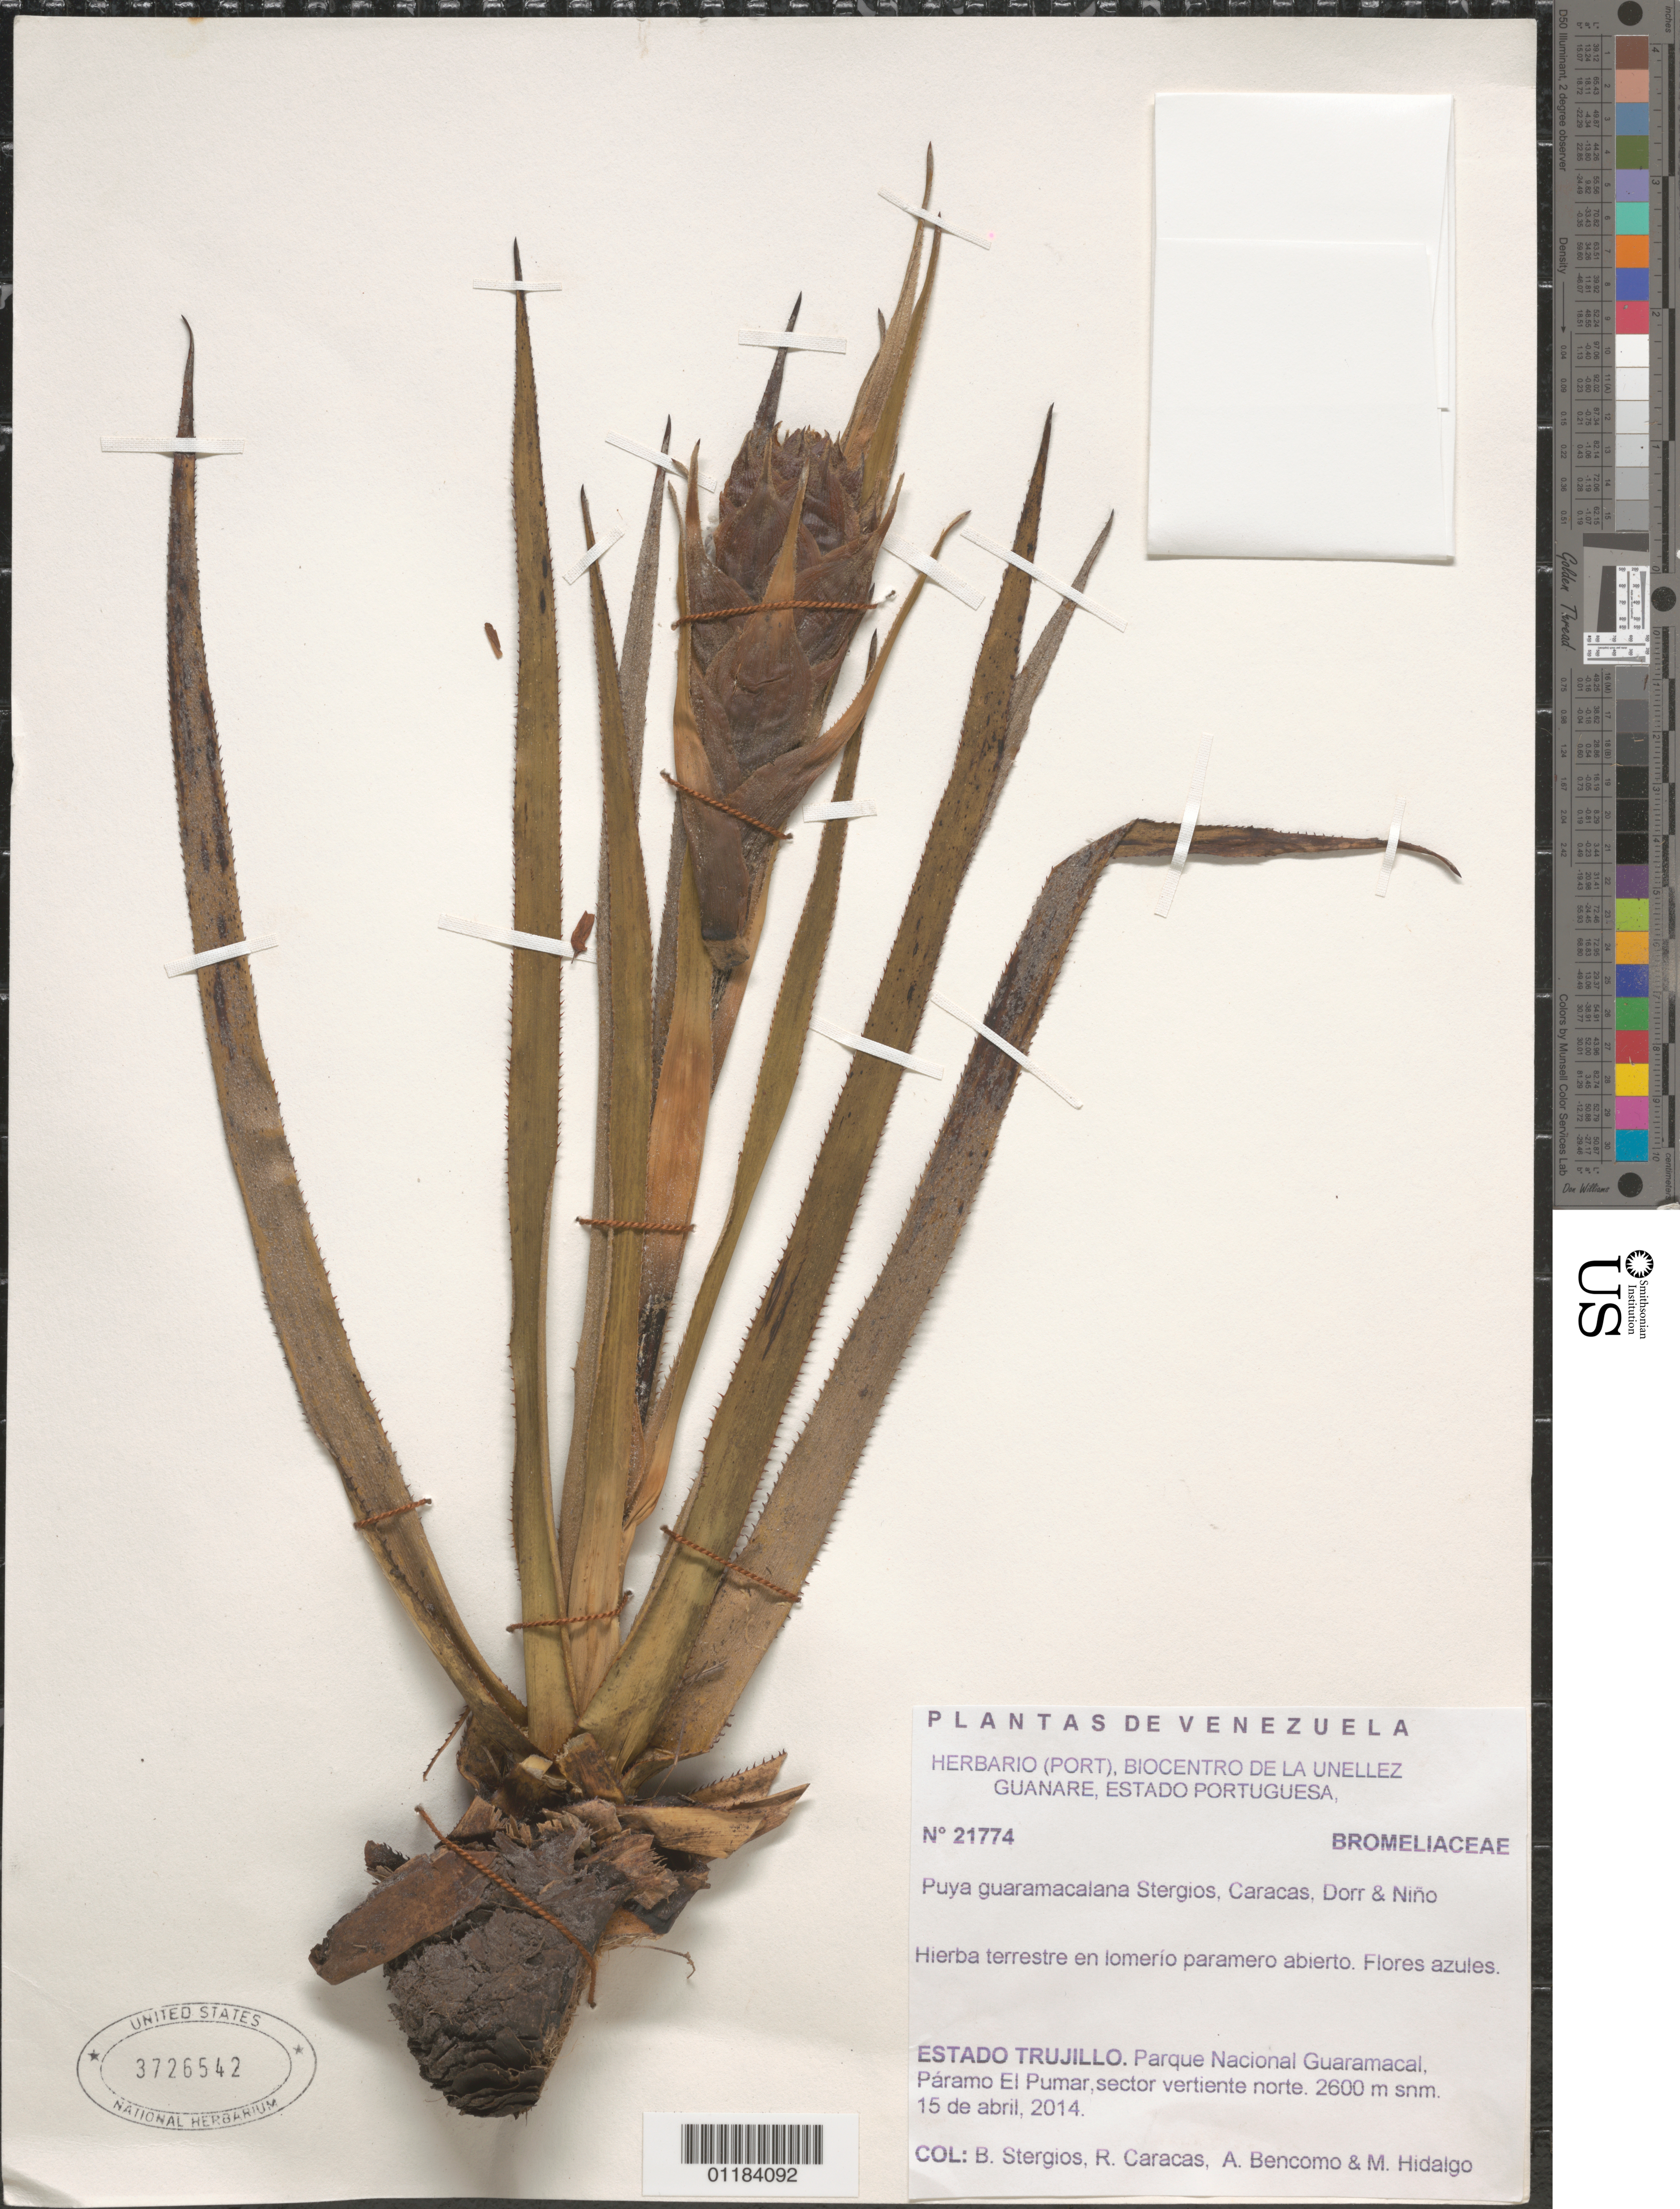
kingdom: Plantae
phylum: Tracheophyta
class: Liliopsida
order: Poales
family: Bromeliaceae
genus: Puya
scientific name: Puya guaramacalana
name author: Stergios et al.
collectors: B. G. Stergios, R. Caracas, A. Bencomo & M. Hidalgo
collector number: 21774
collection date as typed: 15 de abril, 2014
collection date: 2014-04-15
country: Venezuela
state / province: Trujillo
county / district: Boconó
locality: Parque Nacional Guaramacal, páramo el Pumar, vertiente N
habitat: lomerio paramero abierto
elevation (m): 2600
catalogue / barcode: US 3726542